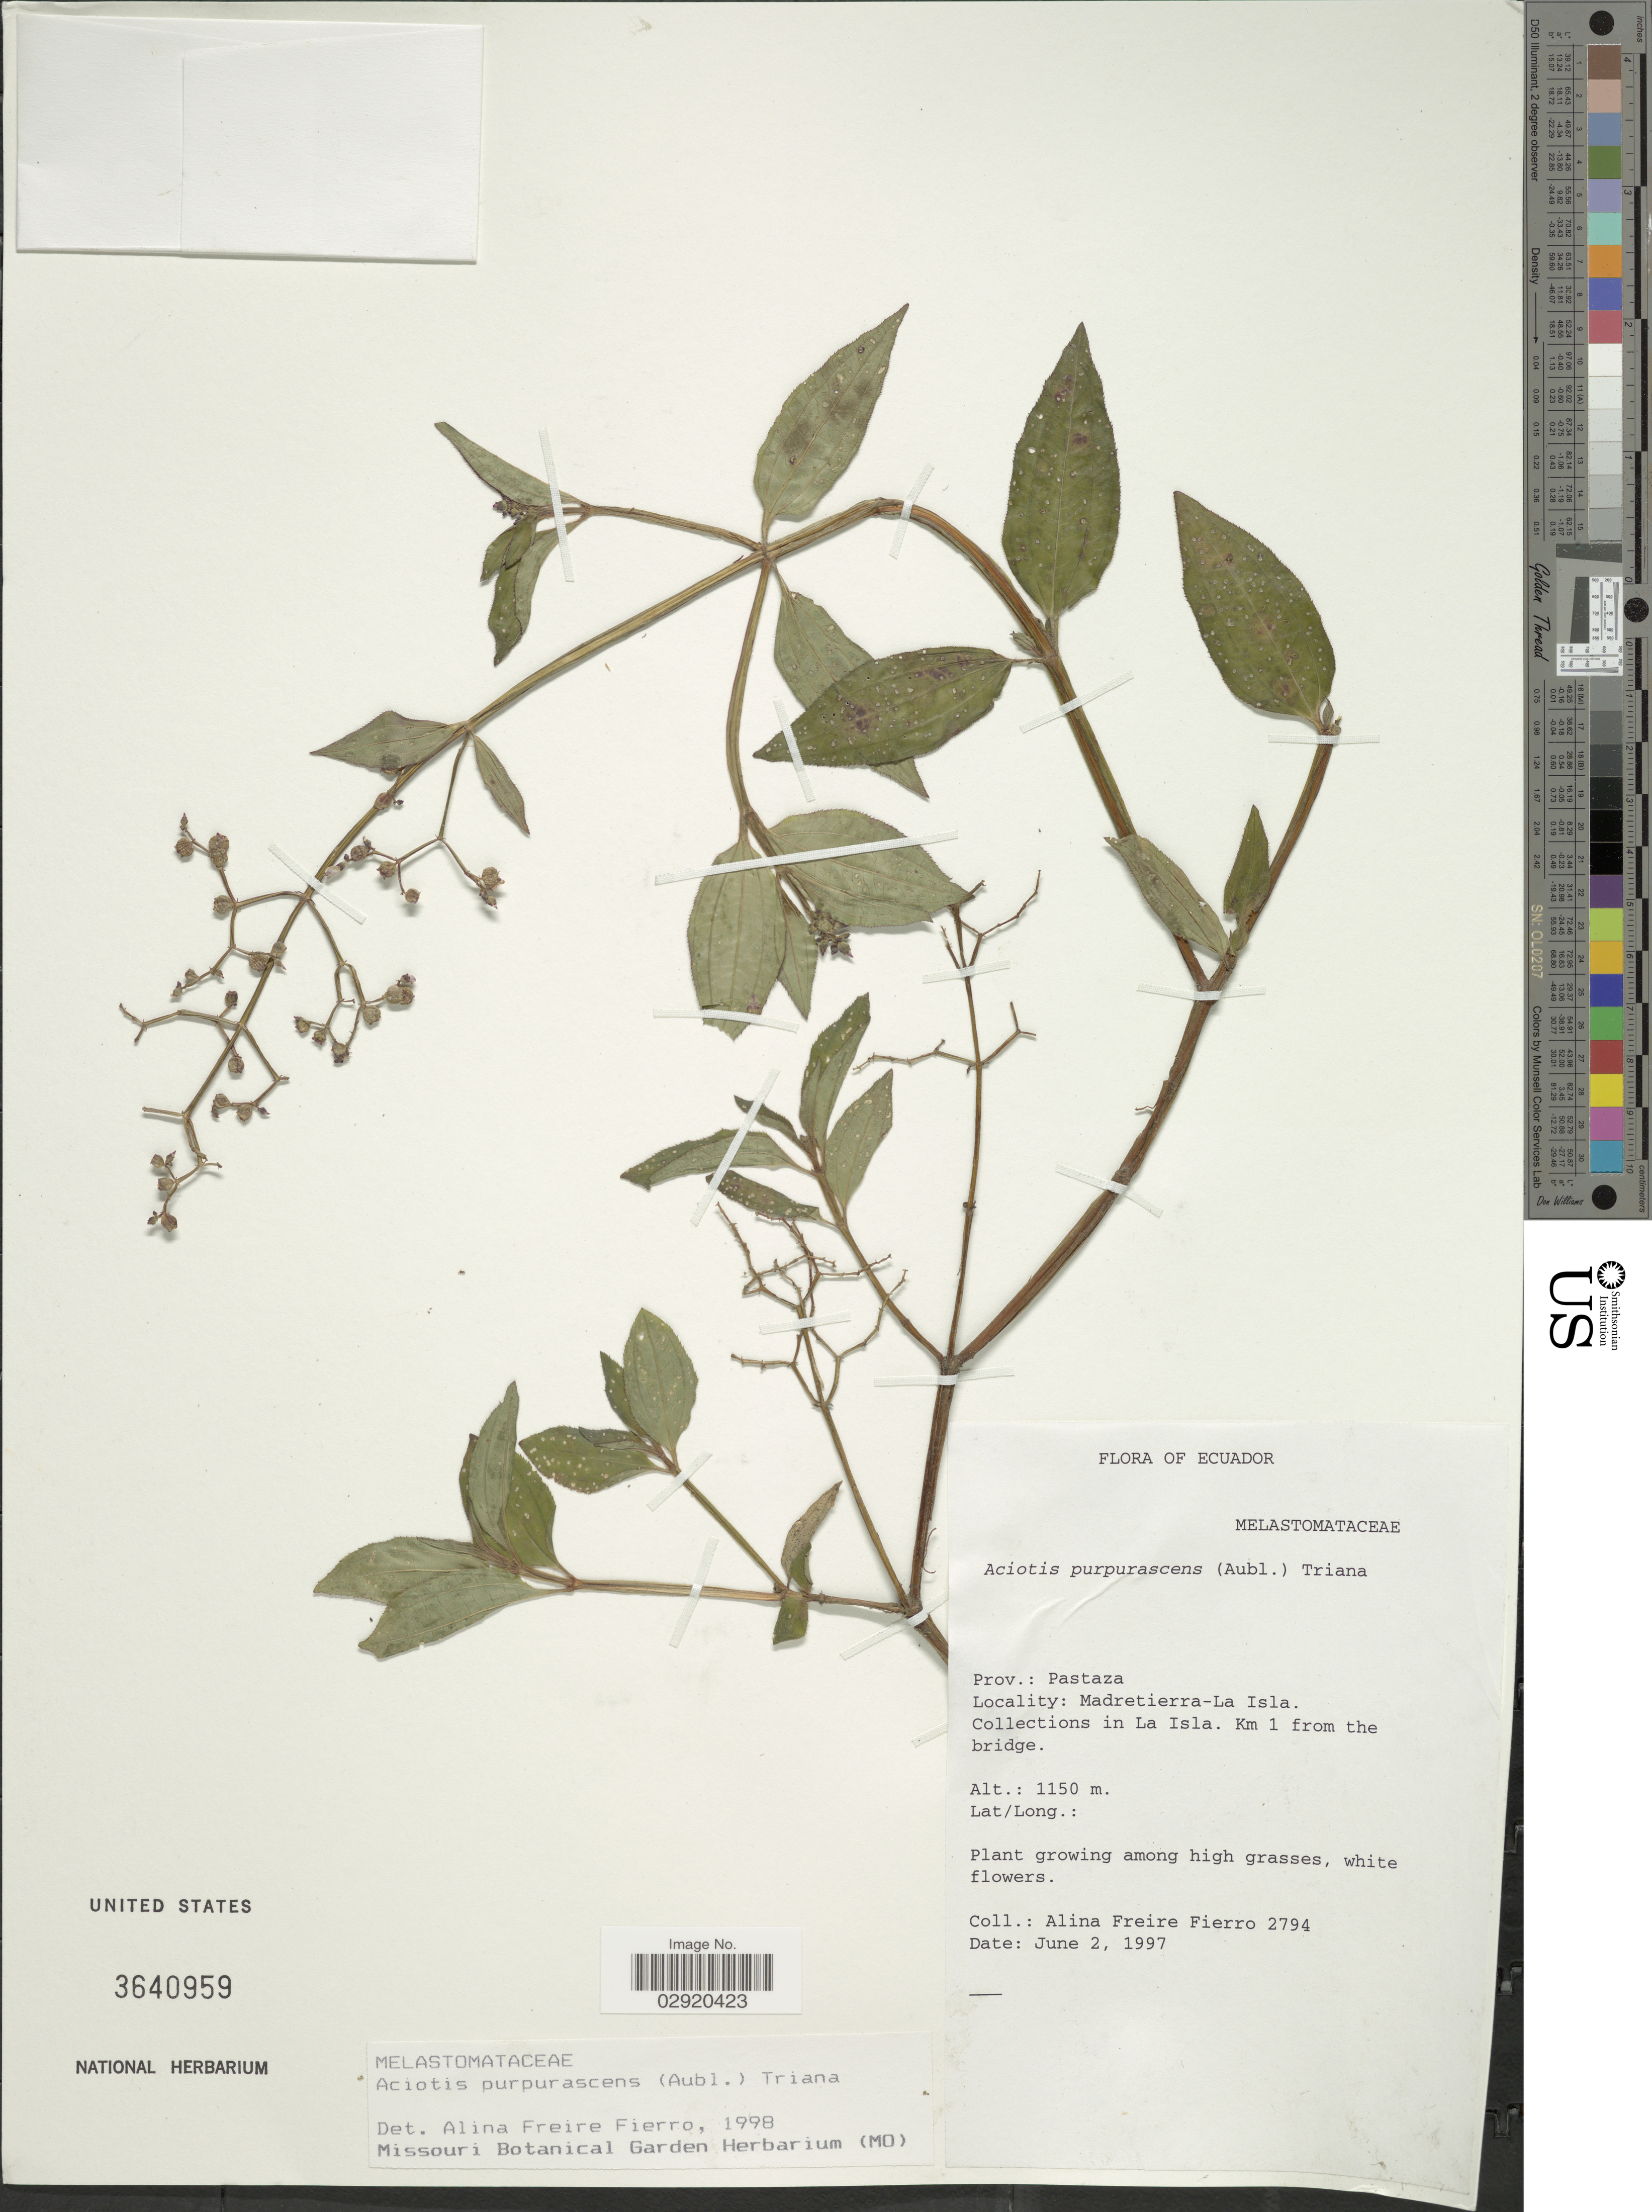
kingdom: Plantae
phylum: Tracheophyta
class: Magnoliopsida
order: Myrtales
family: Melastomataceae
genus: Aciotis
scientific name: Aciotis purpurascens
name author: (Aubl.) Triana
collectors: A. Freire-Fierro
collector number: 2794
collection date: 1997-06-02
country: Ecuador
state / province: Pastaza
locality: Prov.: Pastaza. Madretierra-La Isla. Collections in La Isla. Km 1 from the bridge.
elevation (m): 1150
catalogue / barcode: US 3640959